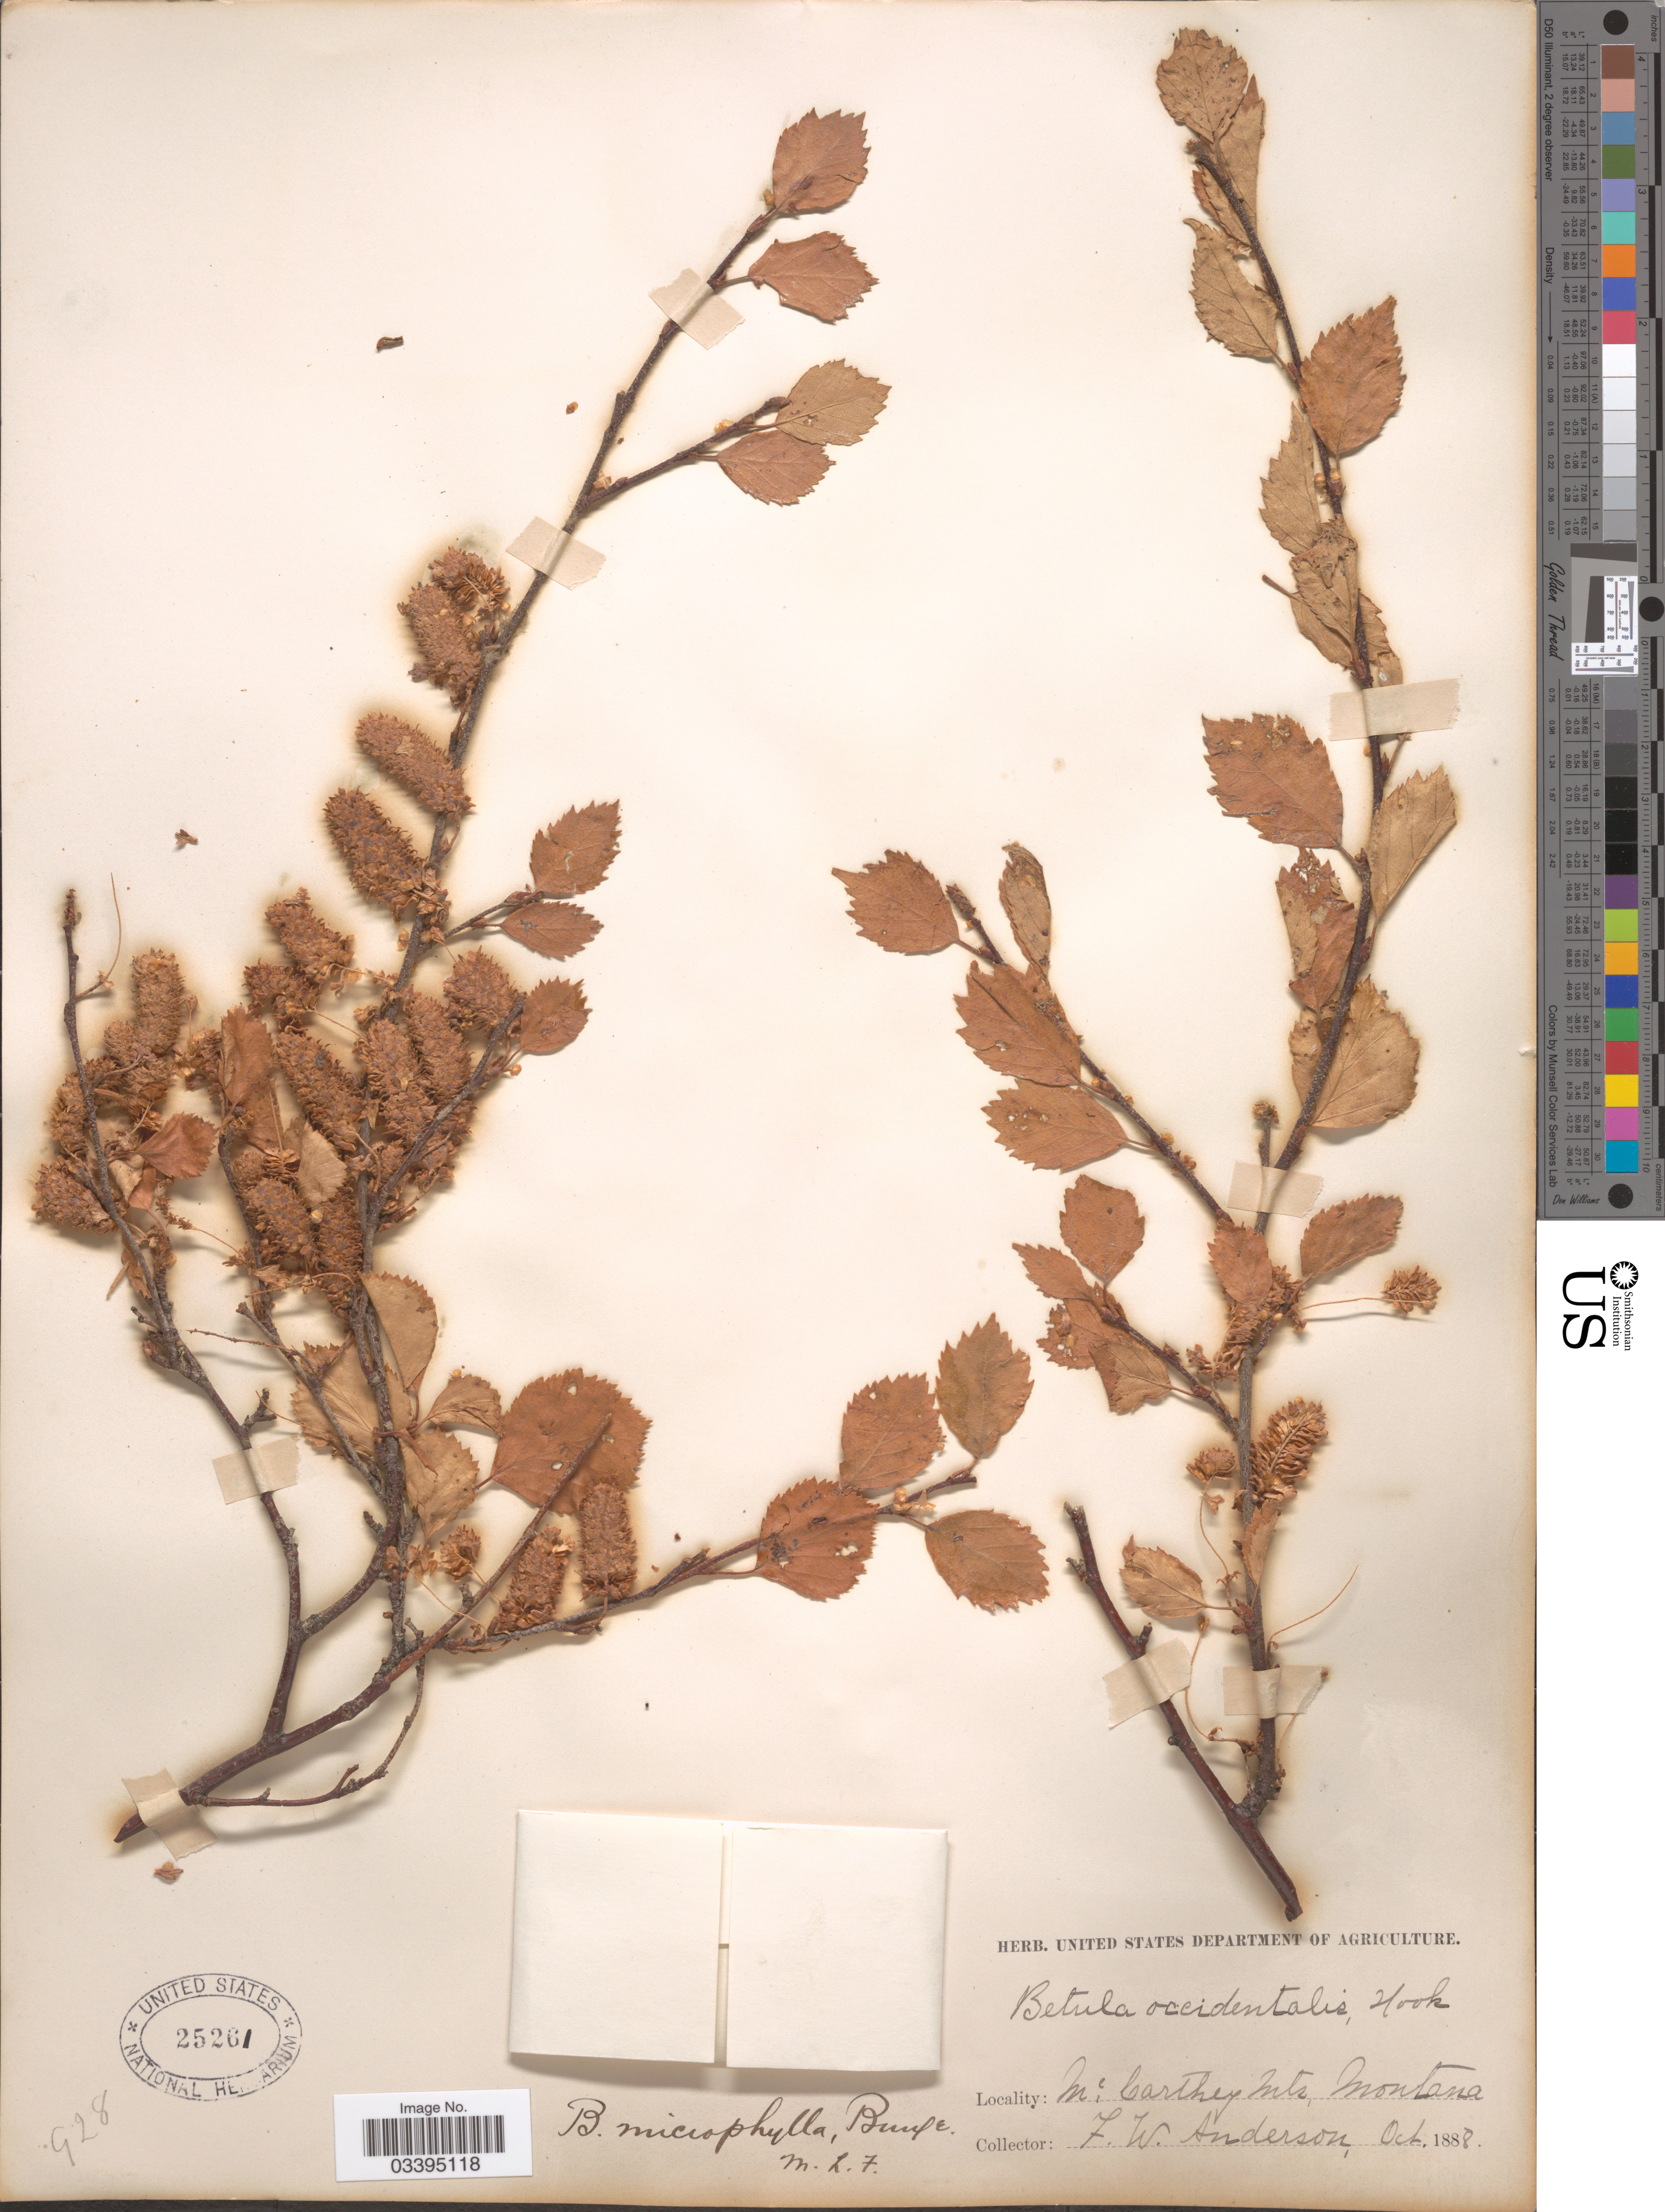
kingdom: Plantae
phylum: Tracheophyta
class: Magnoliopsida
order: Fagales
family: Betulaceae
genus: Betula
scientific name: Betula fontinalis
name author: Sarg.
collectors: F. W. Anderson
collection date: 1888-10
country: United States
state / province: Montana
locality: McCarthey Mts.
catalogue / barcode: US 25261